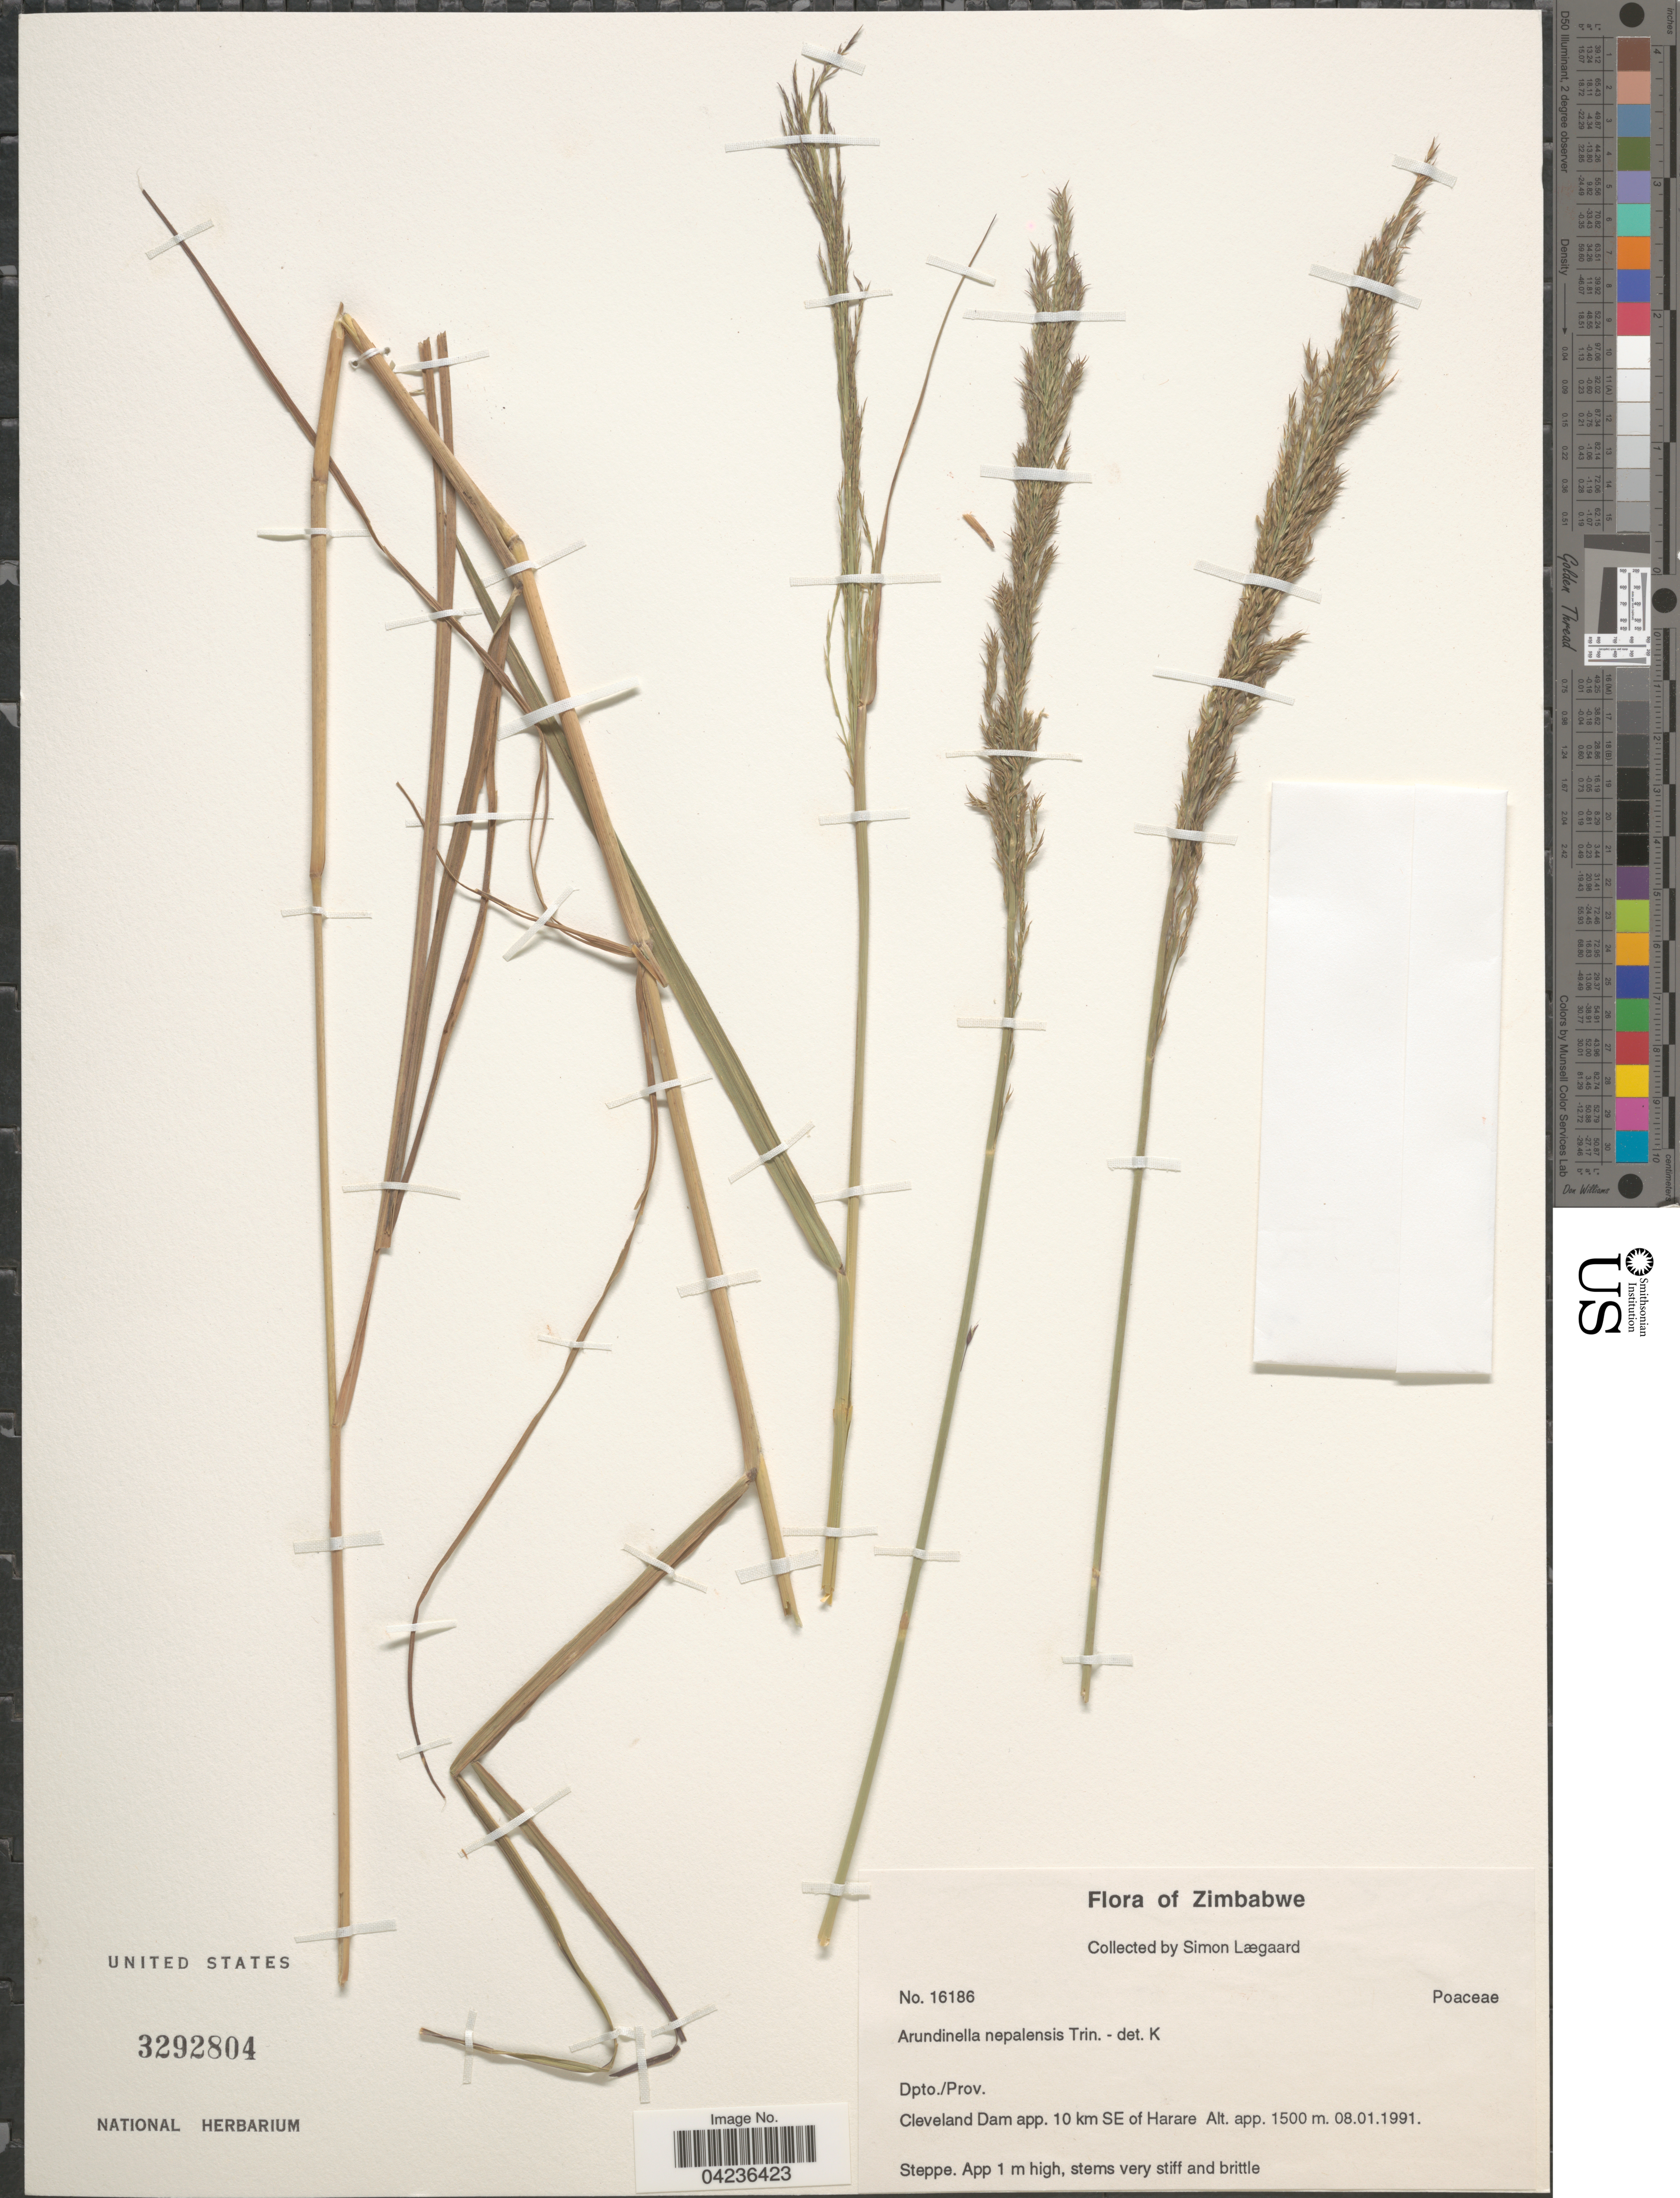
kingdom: Plantae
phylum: Tracheophyta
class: Liliopsida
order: Poales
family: Poaceae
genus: Arundinella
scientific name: Arundinella nepalensis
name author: Trin.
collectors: S. Lægaard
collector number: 16186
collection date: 1991-01-08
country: Zimbabwe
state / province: Harare (city)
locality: Dpto./Prov. Cleveland Dam app. 10 km SE of Harare.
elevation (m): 1500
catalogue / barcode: US 3292804